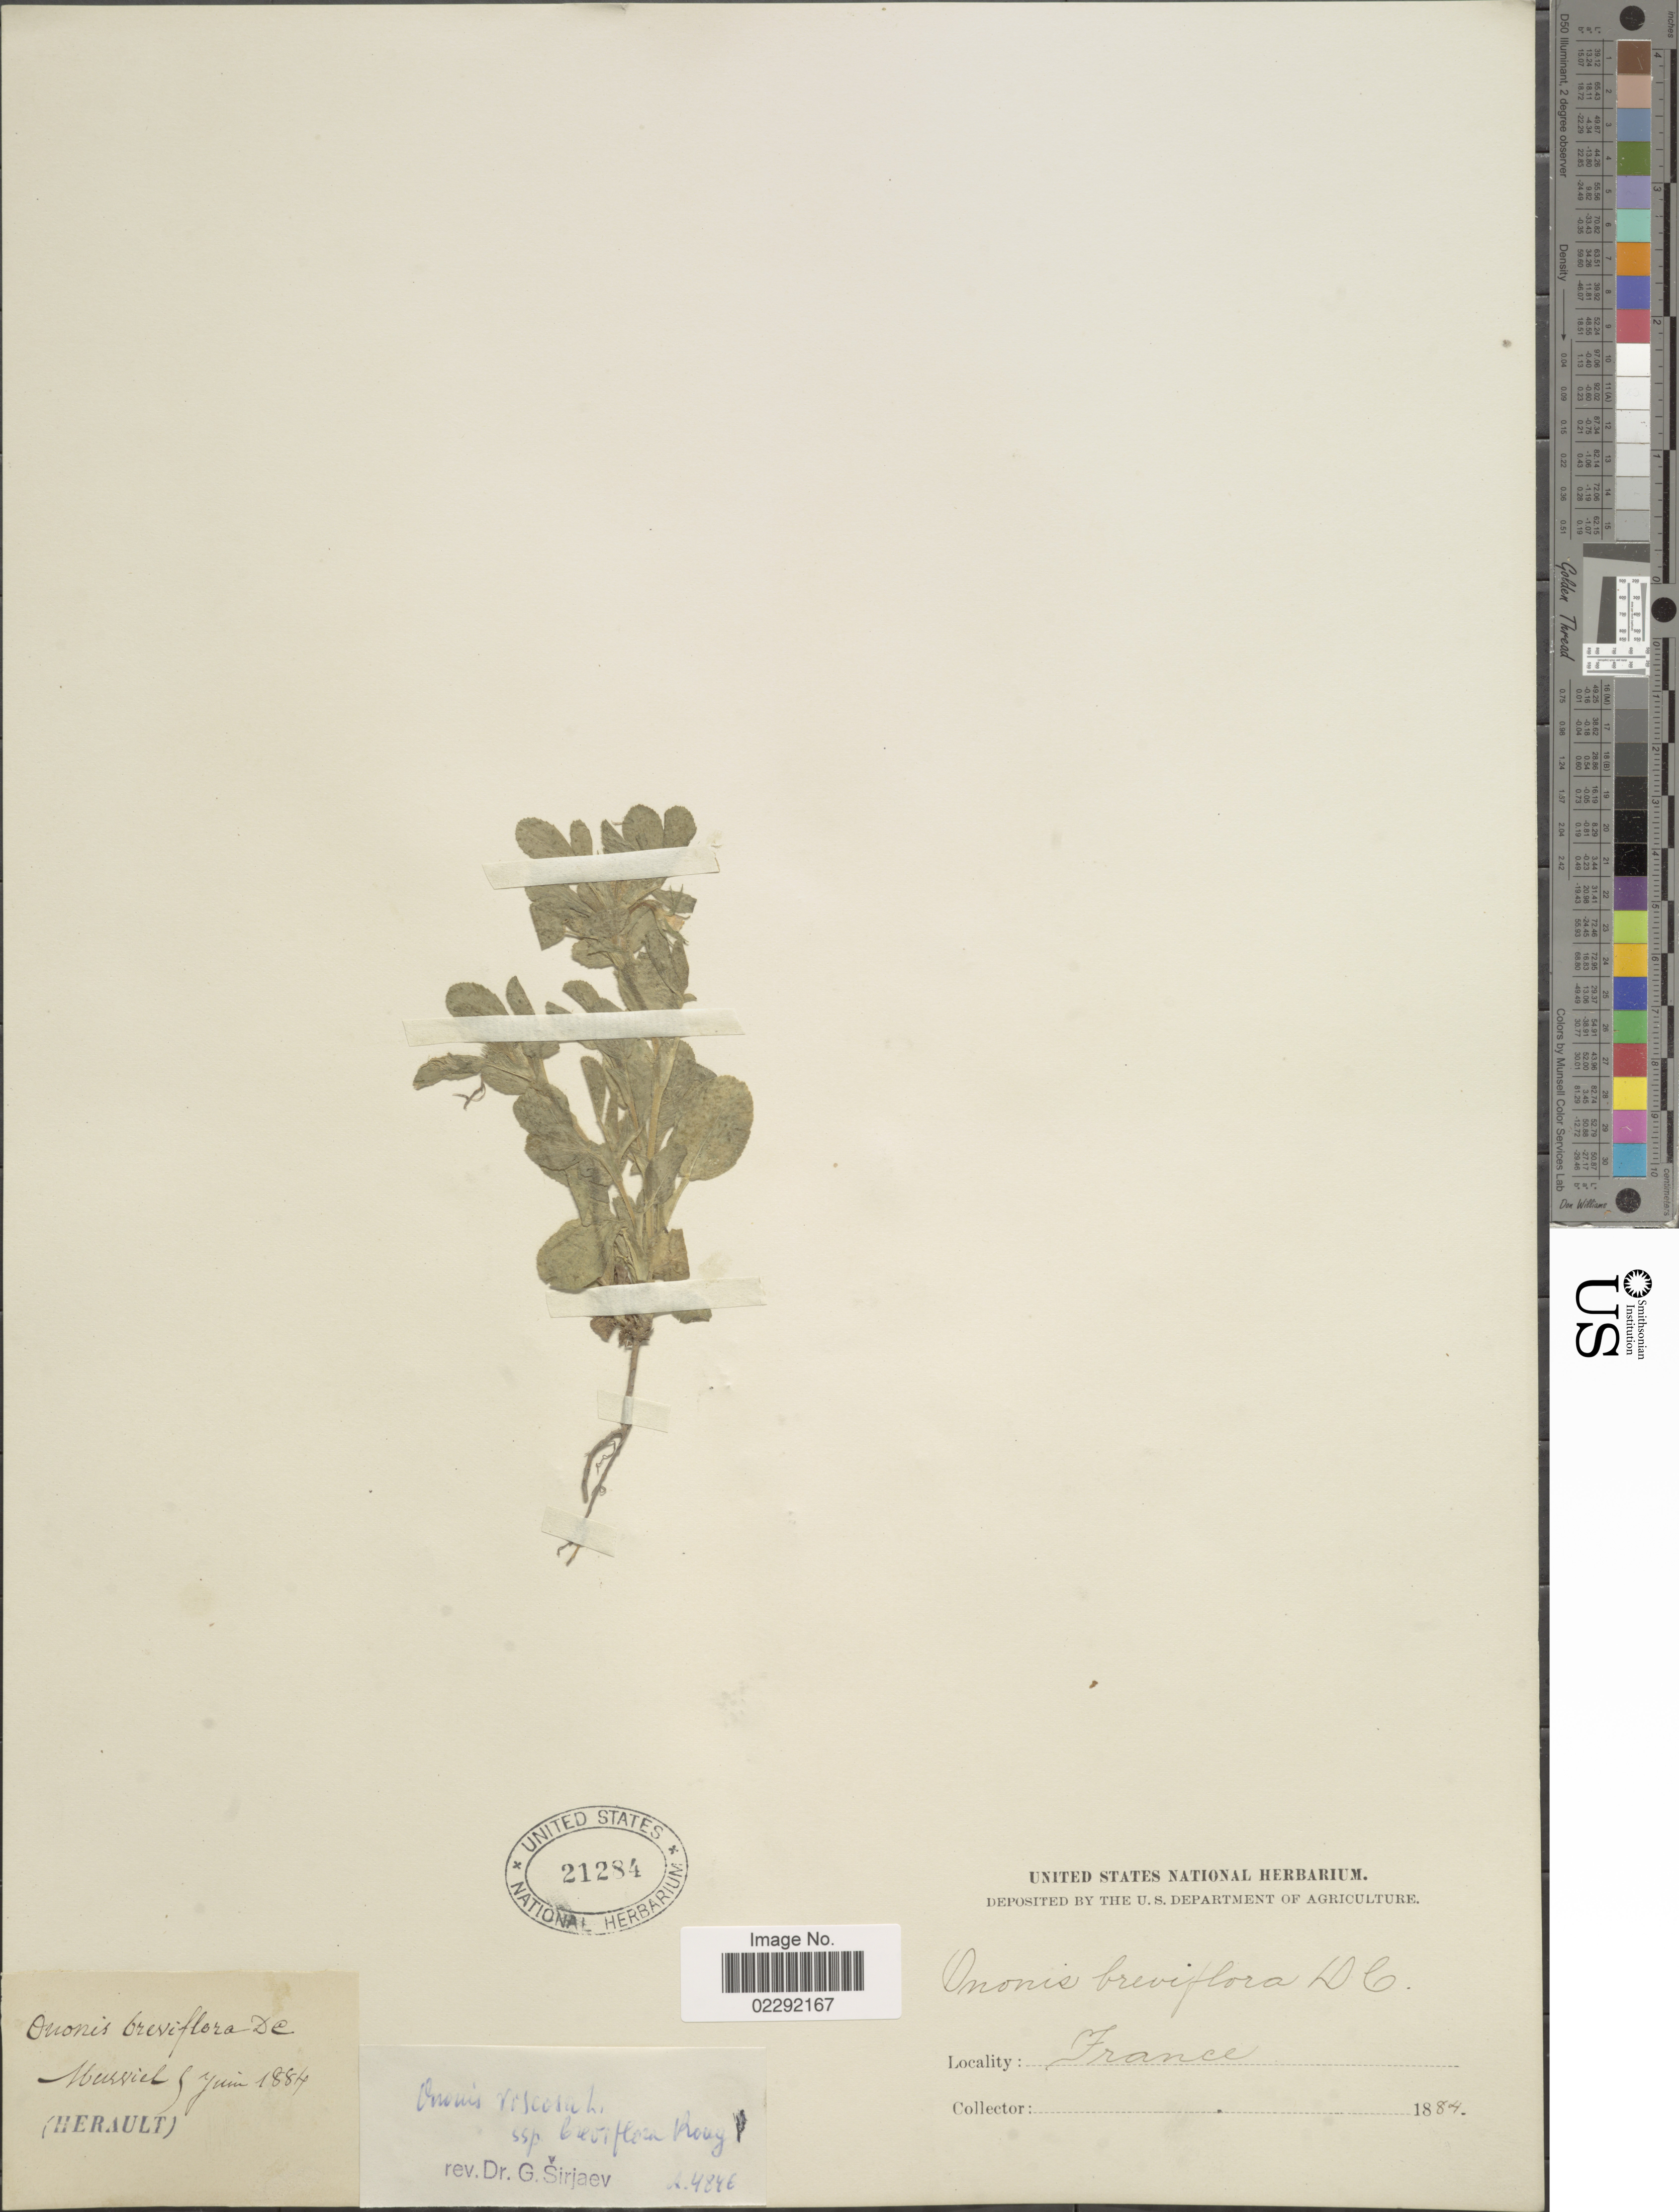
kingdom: Plantae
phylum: Tracheophyta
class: Magnoliopsida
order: Fabales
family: Fabaceae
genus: Ononis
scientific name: Ononis viscosa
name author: L.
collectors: Murriel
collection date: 1884-06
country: France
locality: Herault.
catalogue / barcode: US 21284